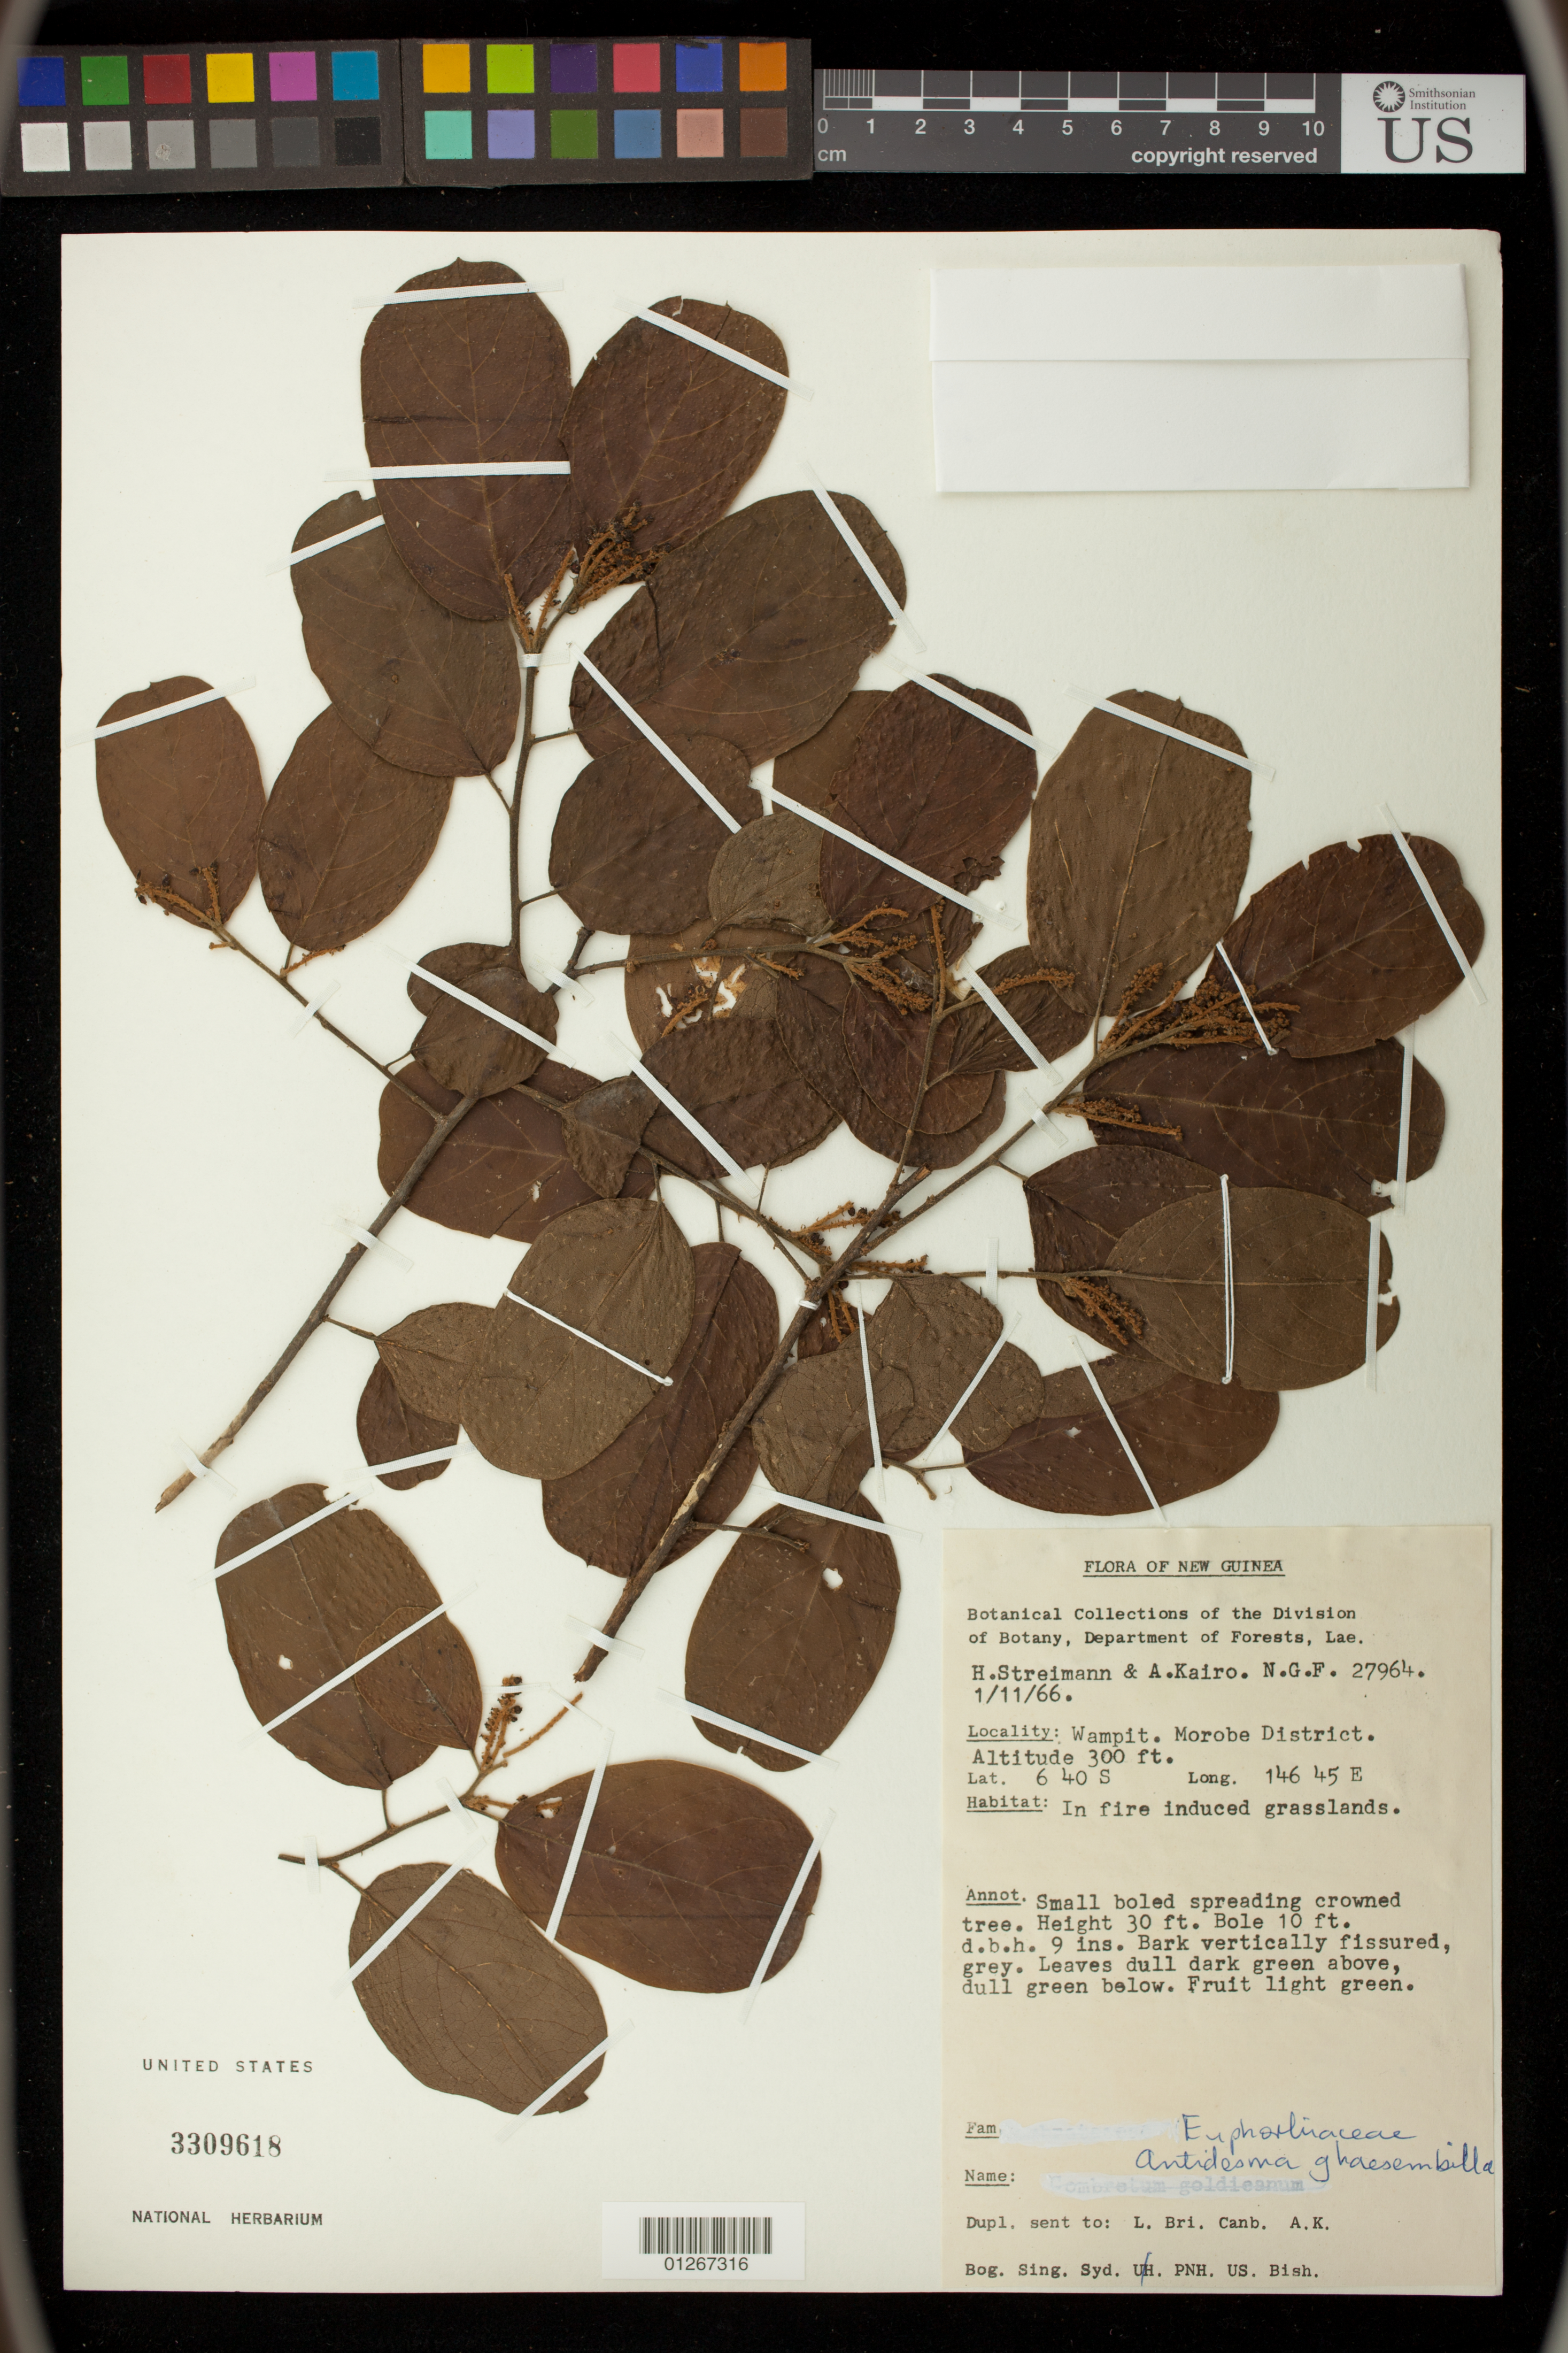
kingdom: Plantae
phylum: Tracheophyta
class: Magnoliopsida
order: Malpighiales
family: Phyllanthaceae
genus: Antidesma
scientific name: Antidesma ghaesembilla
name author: Gaertn.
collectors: H. Streimann & A. Kairo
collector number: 27964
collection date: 1966-01-11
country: Papua New Guinea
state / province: Morobe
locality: Wampit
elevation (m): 91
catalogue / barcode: US 3309618